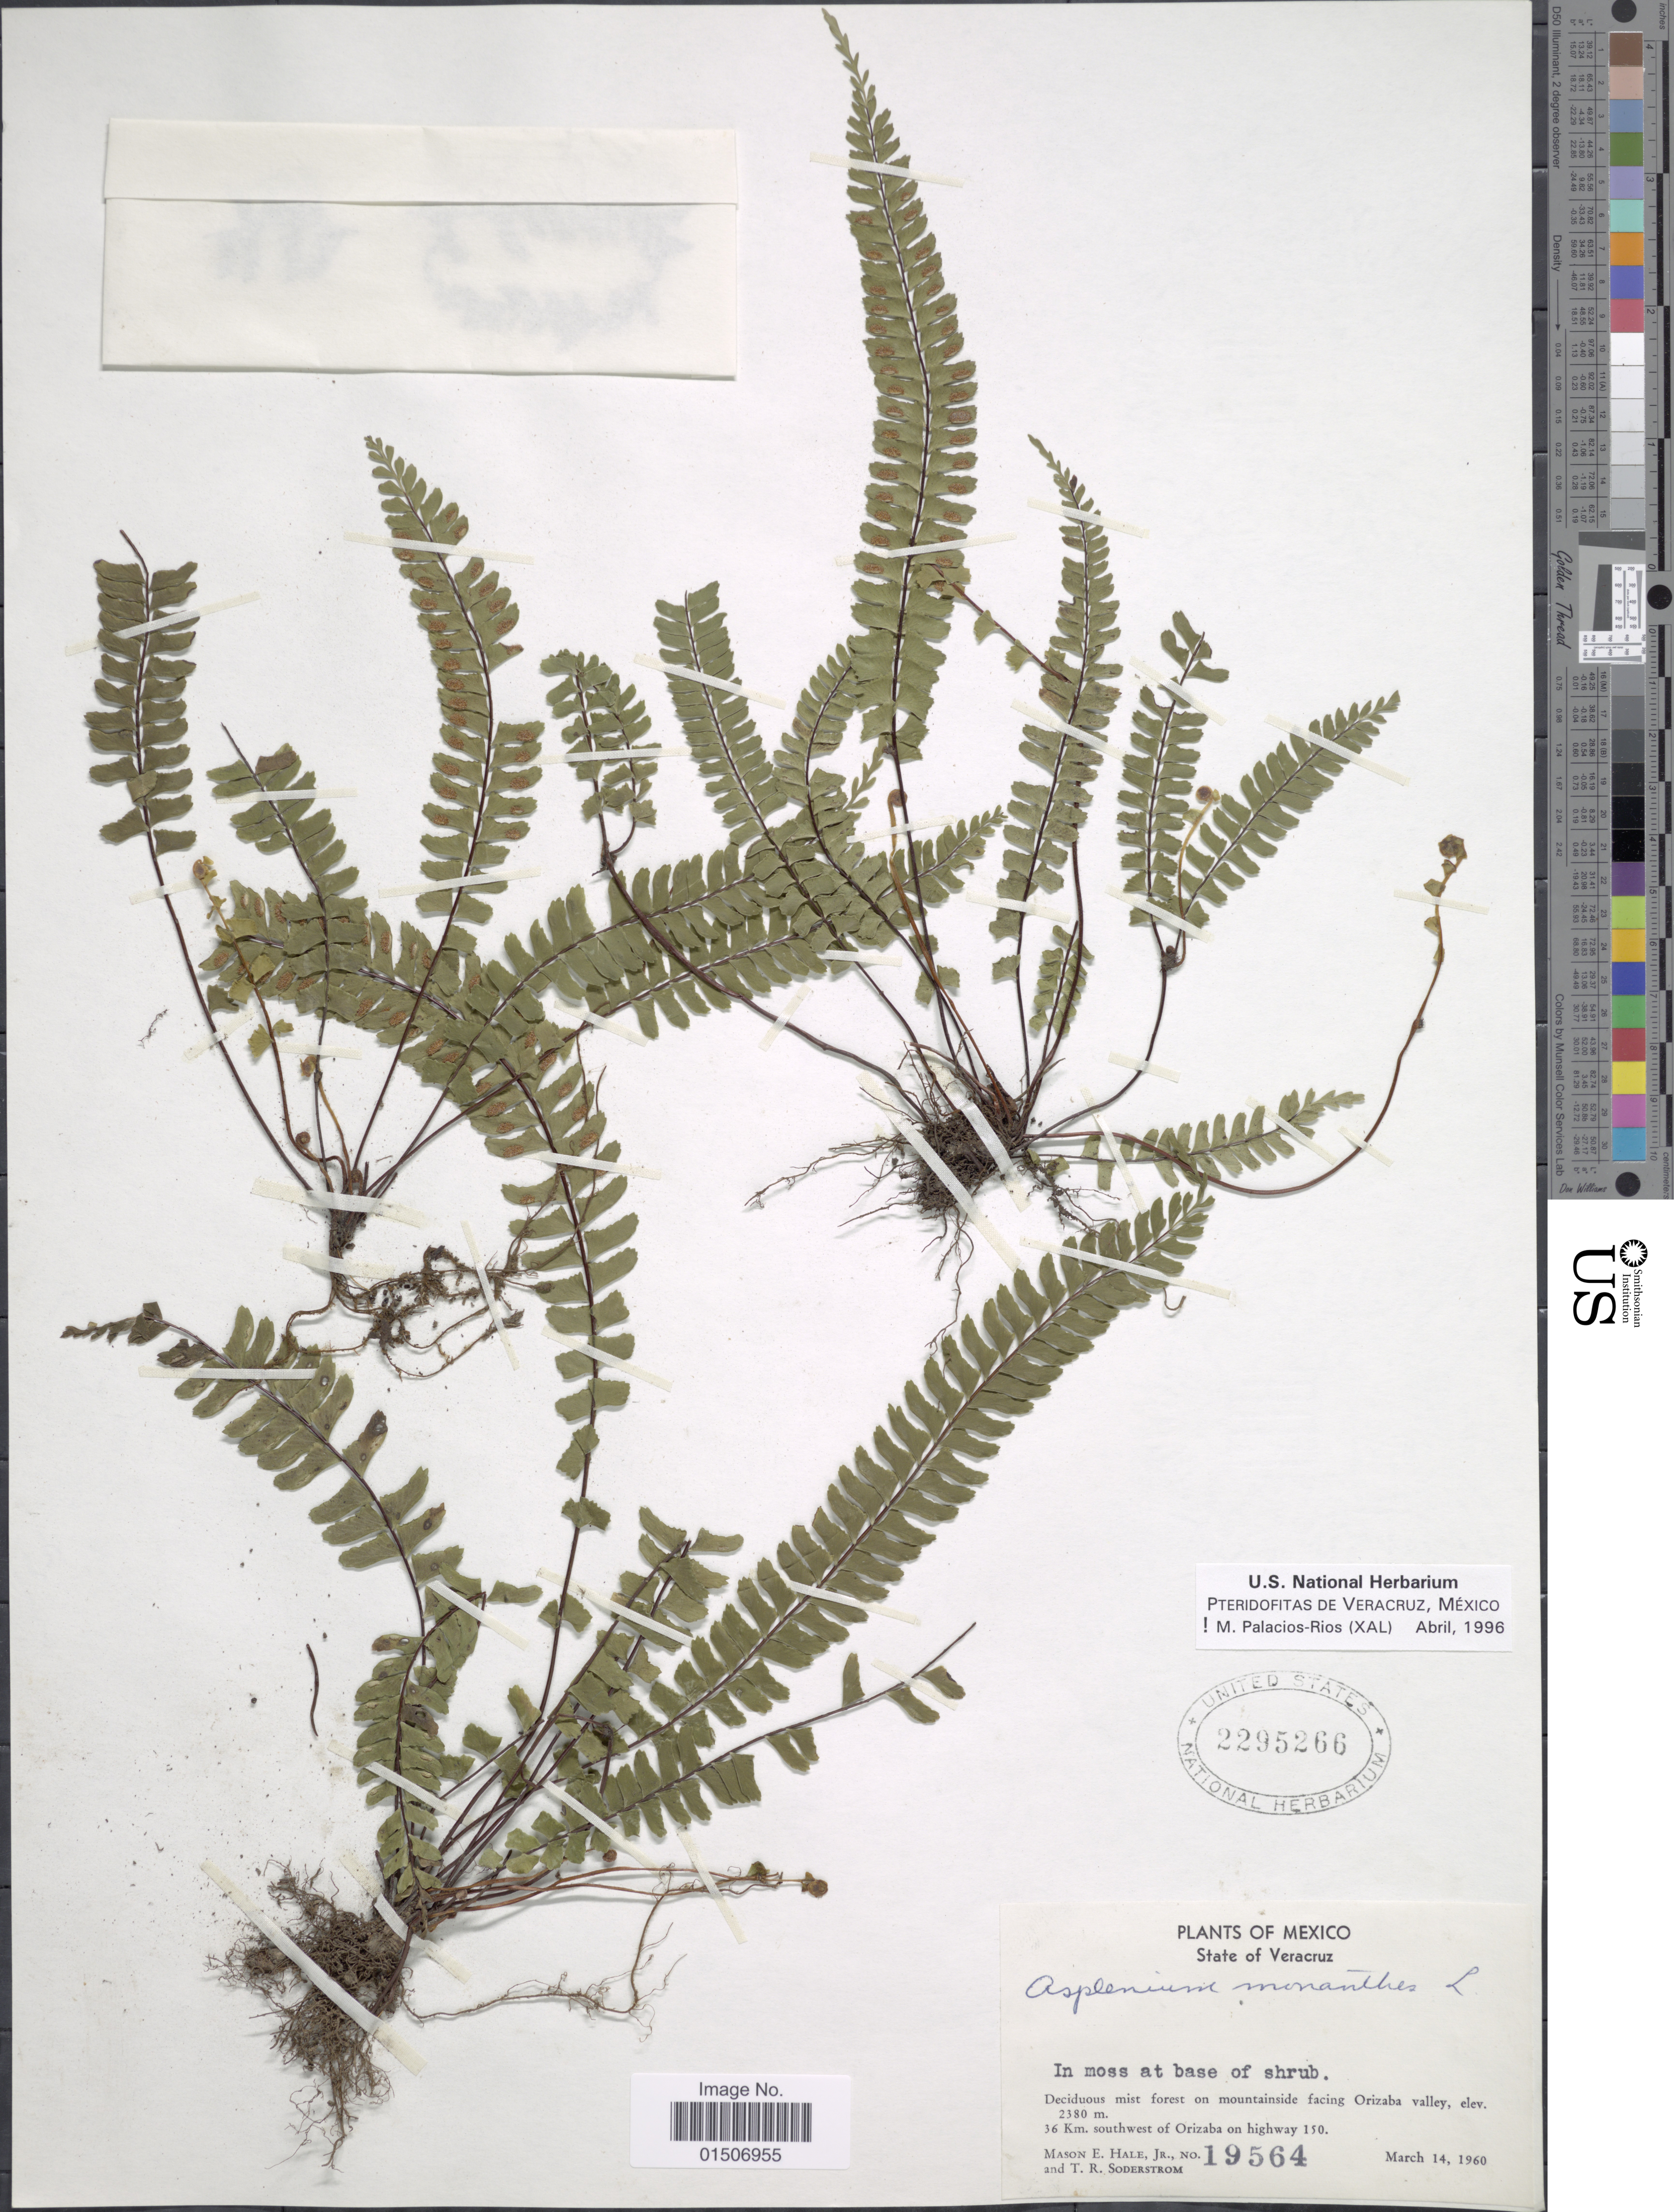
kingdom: Plantae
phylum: Tracheophyta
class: Polypodiopsida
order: Polypodiales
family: Aspleniaceae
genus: Asplenium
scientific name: Asplenium monanthes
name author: L.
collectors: M. Hale & T. R. Soderstrom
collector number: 19564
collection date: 1960-03-14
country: Mexico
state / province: Veracruz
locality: State of Veracruz, In oss at base of shrub, Deciduous mist forest on mountainside facing Orizaba valley, 36 Km. southwest of Orizaba on highway 150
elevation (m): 2380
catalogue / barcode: US 2295266